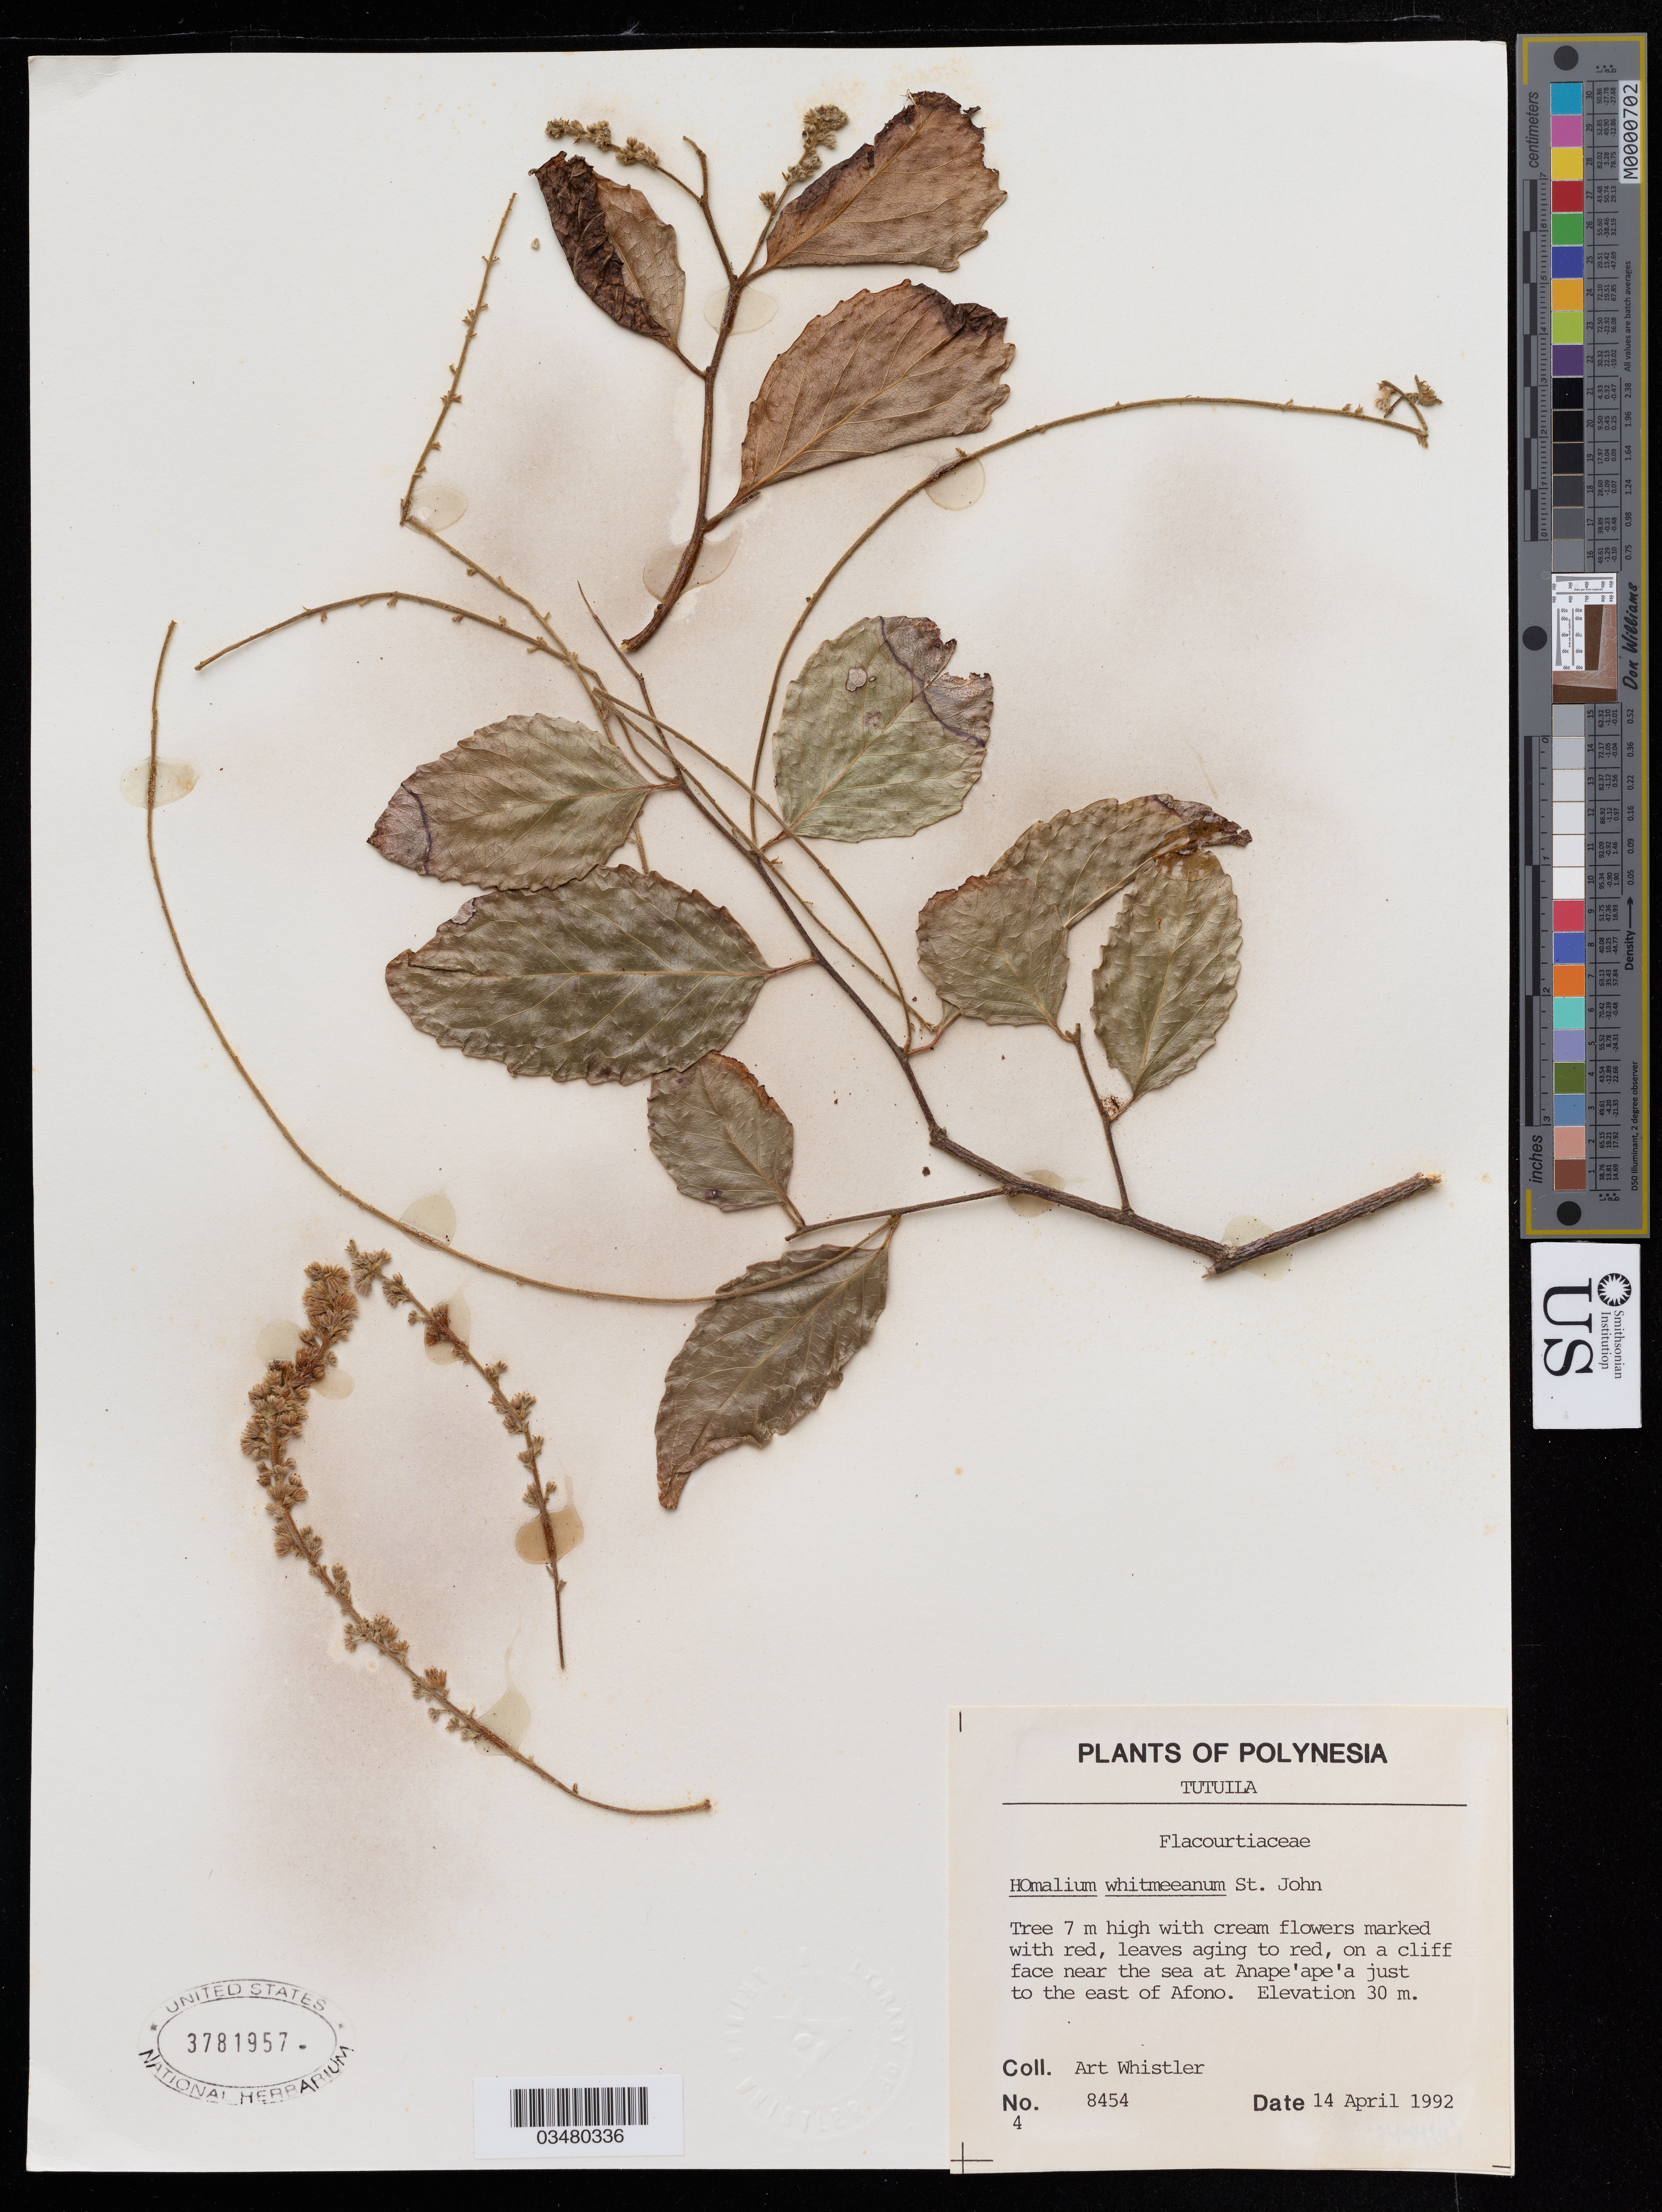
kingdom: Plantae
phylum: Tracheophyta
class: Magnoliopsida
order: Malpighiales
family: Salicaceae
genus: Homalium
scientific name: Homalium whitmeeanum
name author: H. St. John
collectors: A. Whistler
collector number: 8454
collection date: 1992-04-14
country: Samoa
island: Tutuila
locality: Cliff face near the sea at Anape'ape'a just to the east of Afono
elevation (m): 30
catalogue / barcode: US 3781957